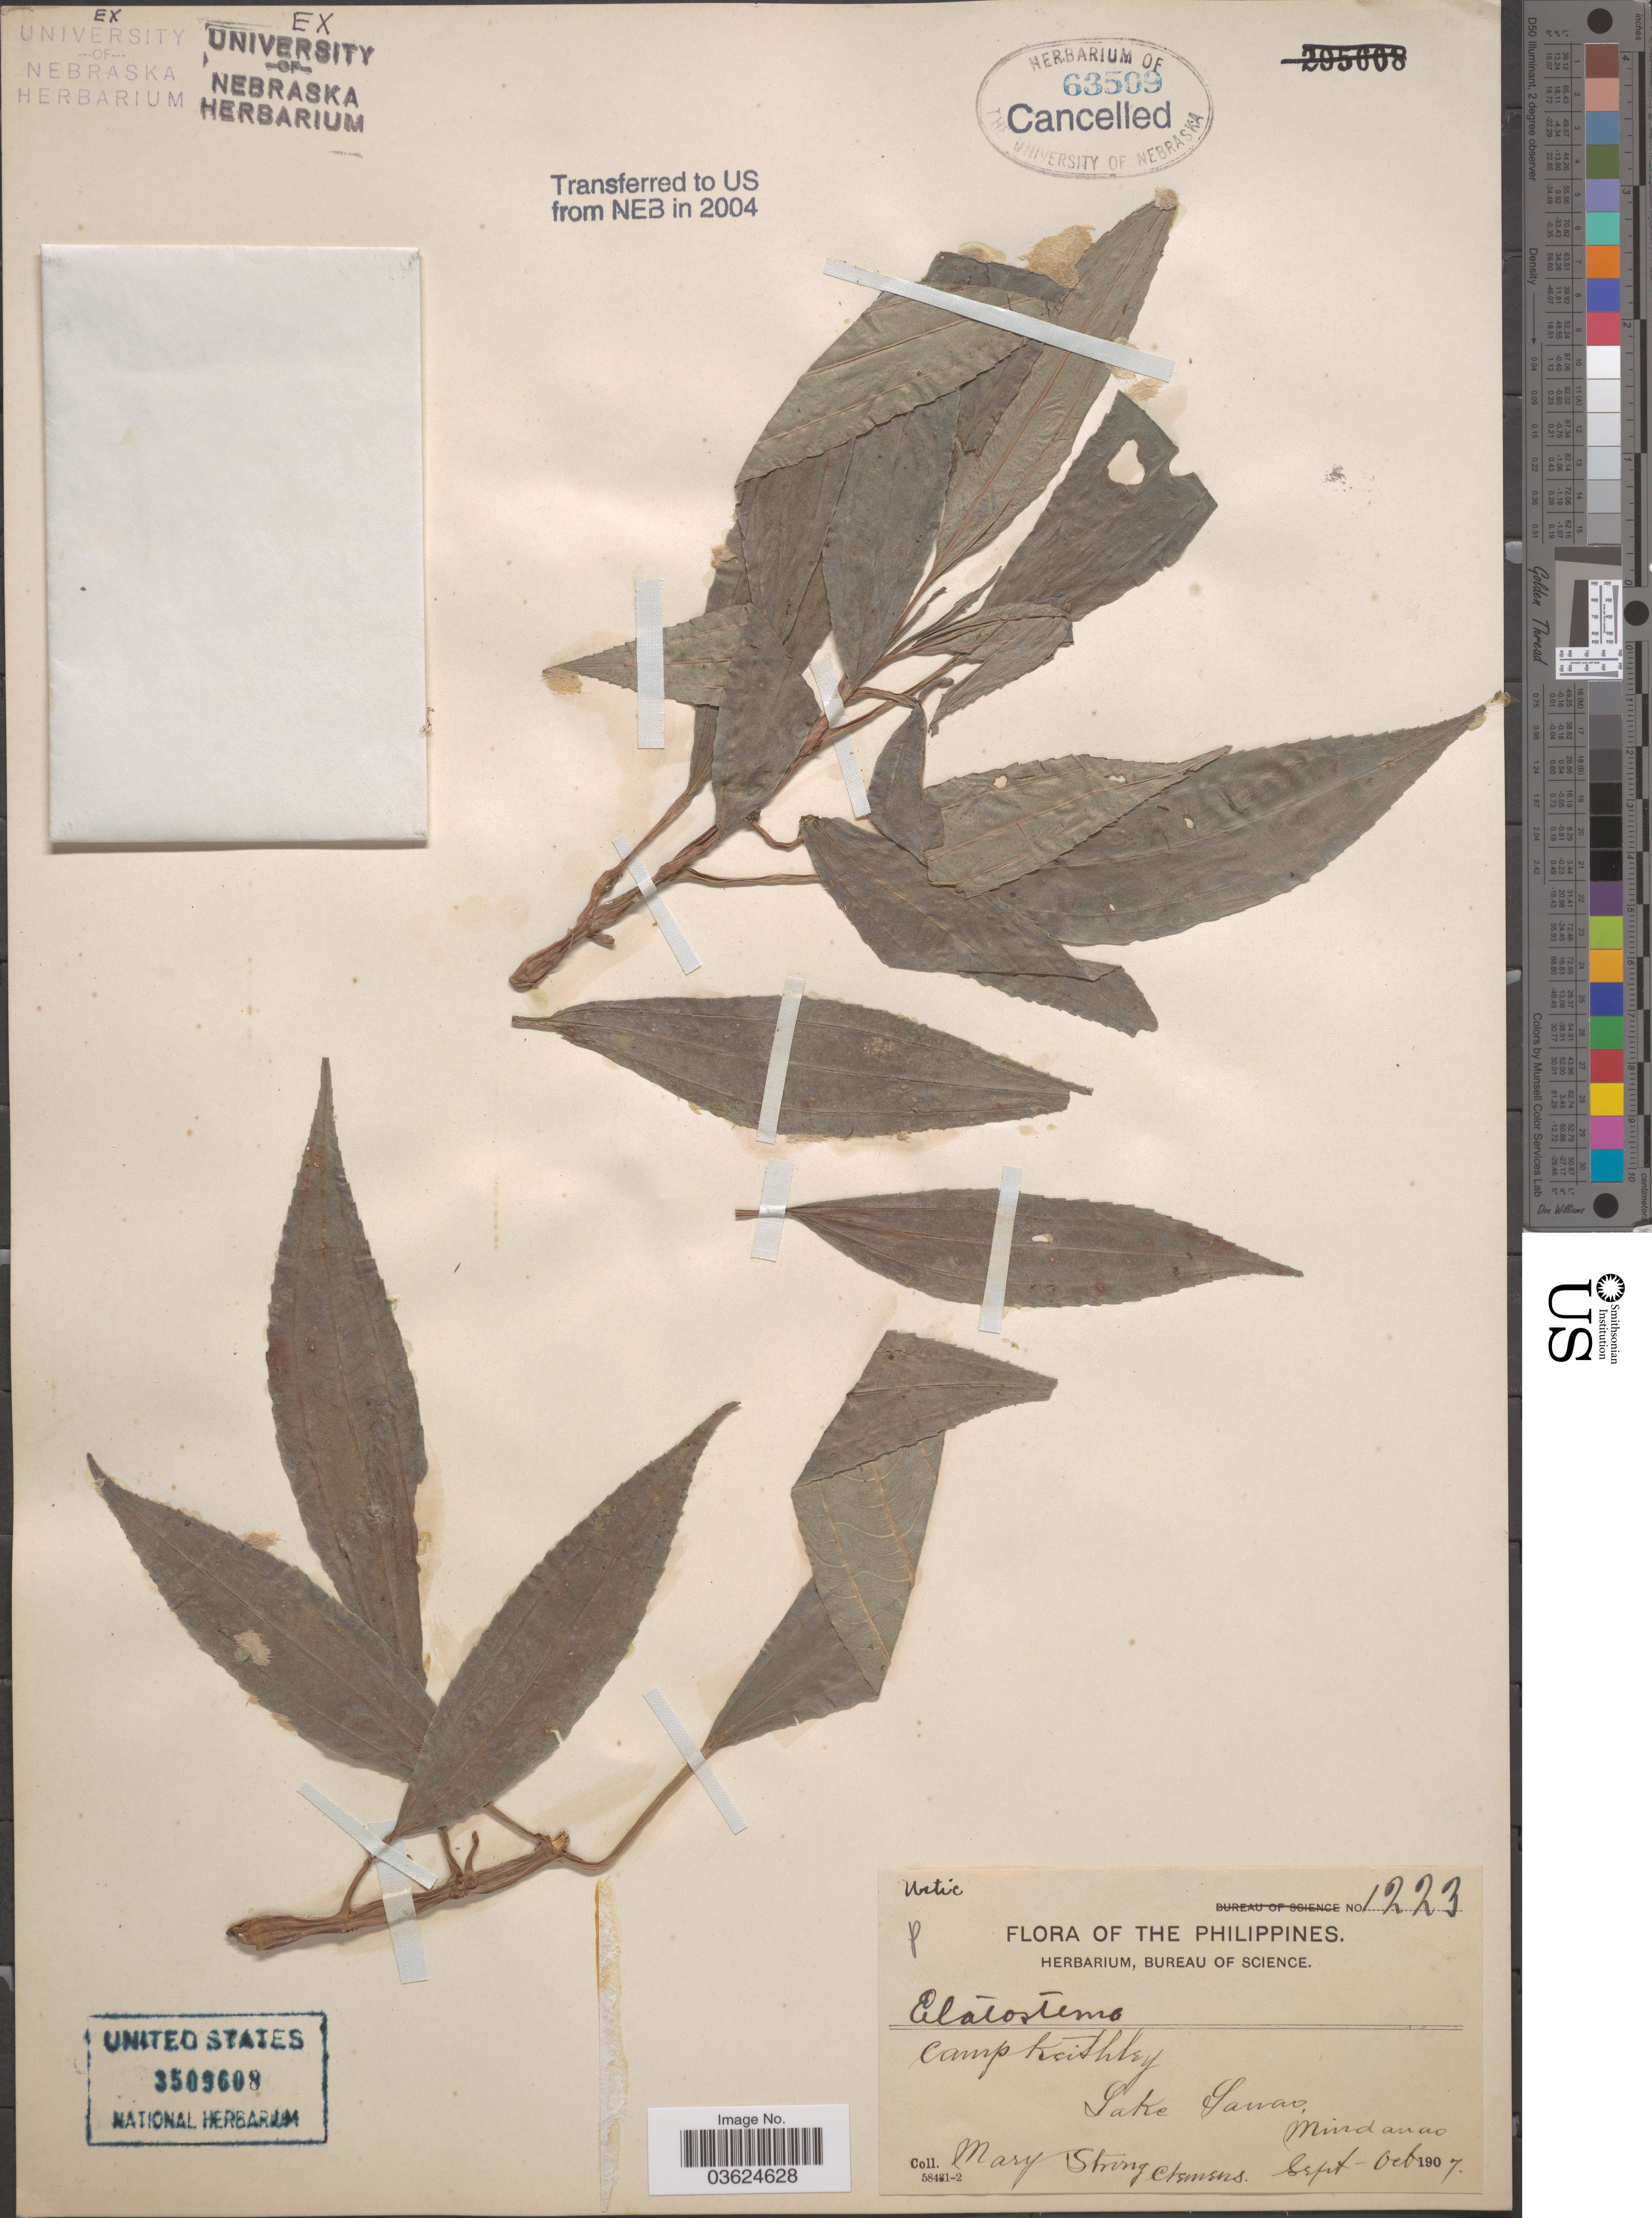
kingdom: Plantae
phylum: Tracheophyta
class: Magnoliopsida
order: Rosales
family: Urticaceae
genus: Elatostema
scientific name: Elatostema sp.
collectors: M. S. Clemens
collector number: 1223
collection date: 1907-09/1907-10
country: Philippines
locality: Camp Keithley, Lake Lanao, Mindanao.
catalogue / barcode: US 3509608